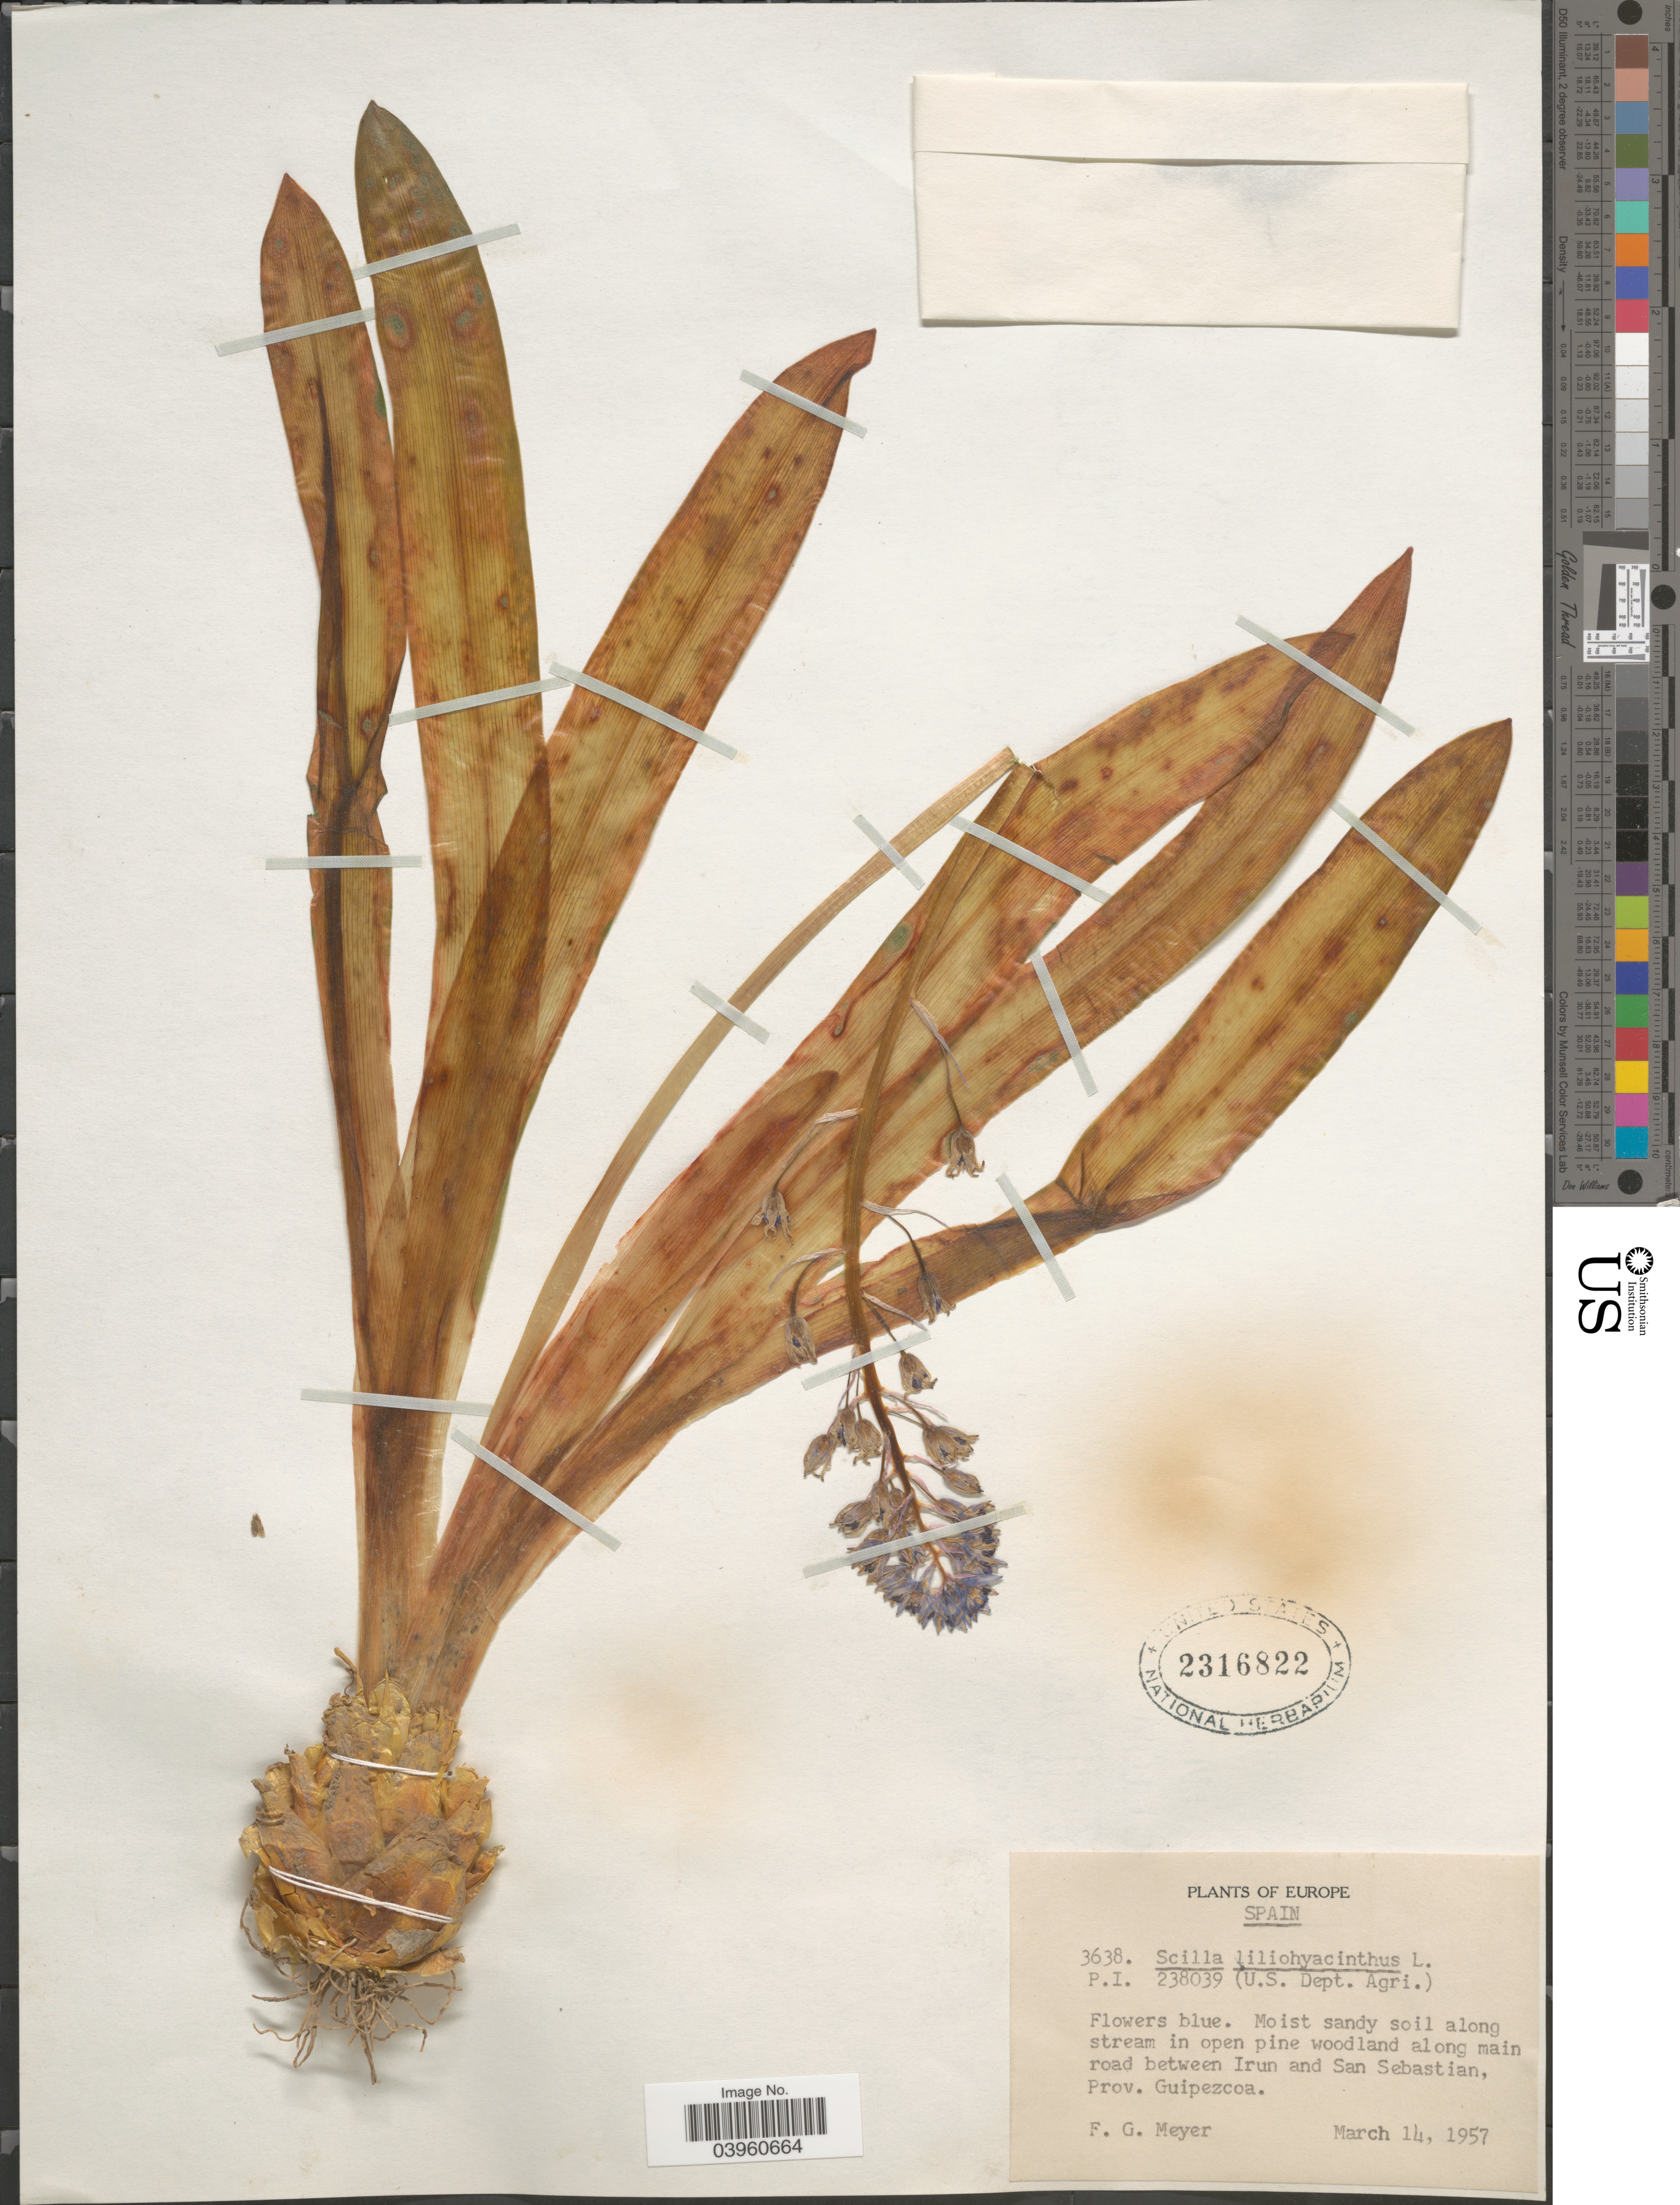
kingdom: Plantae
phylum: Tracheophyta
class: Liliopsida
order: Asparagales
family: Asparagaceae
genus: Scilla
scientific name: Scilla lilio-hyacinthus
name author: L.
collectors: F. G. Meyer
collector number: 3638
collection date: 1957-03-14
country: Spain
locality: Along main road between Irun and San Sebastian, Prov. Guipezcoa.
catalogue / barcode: US 2316822